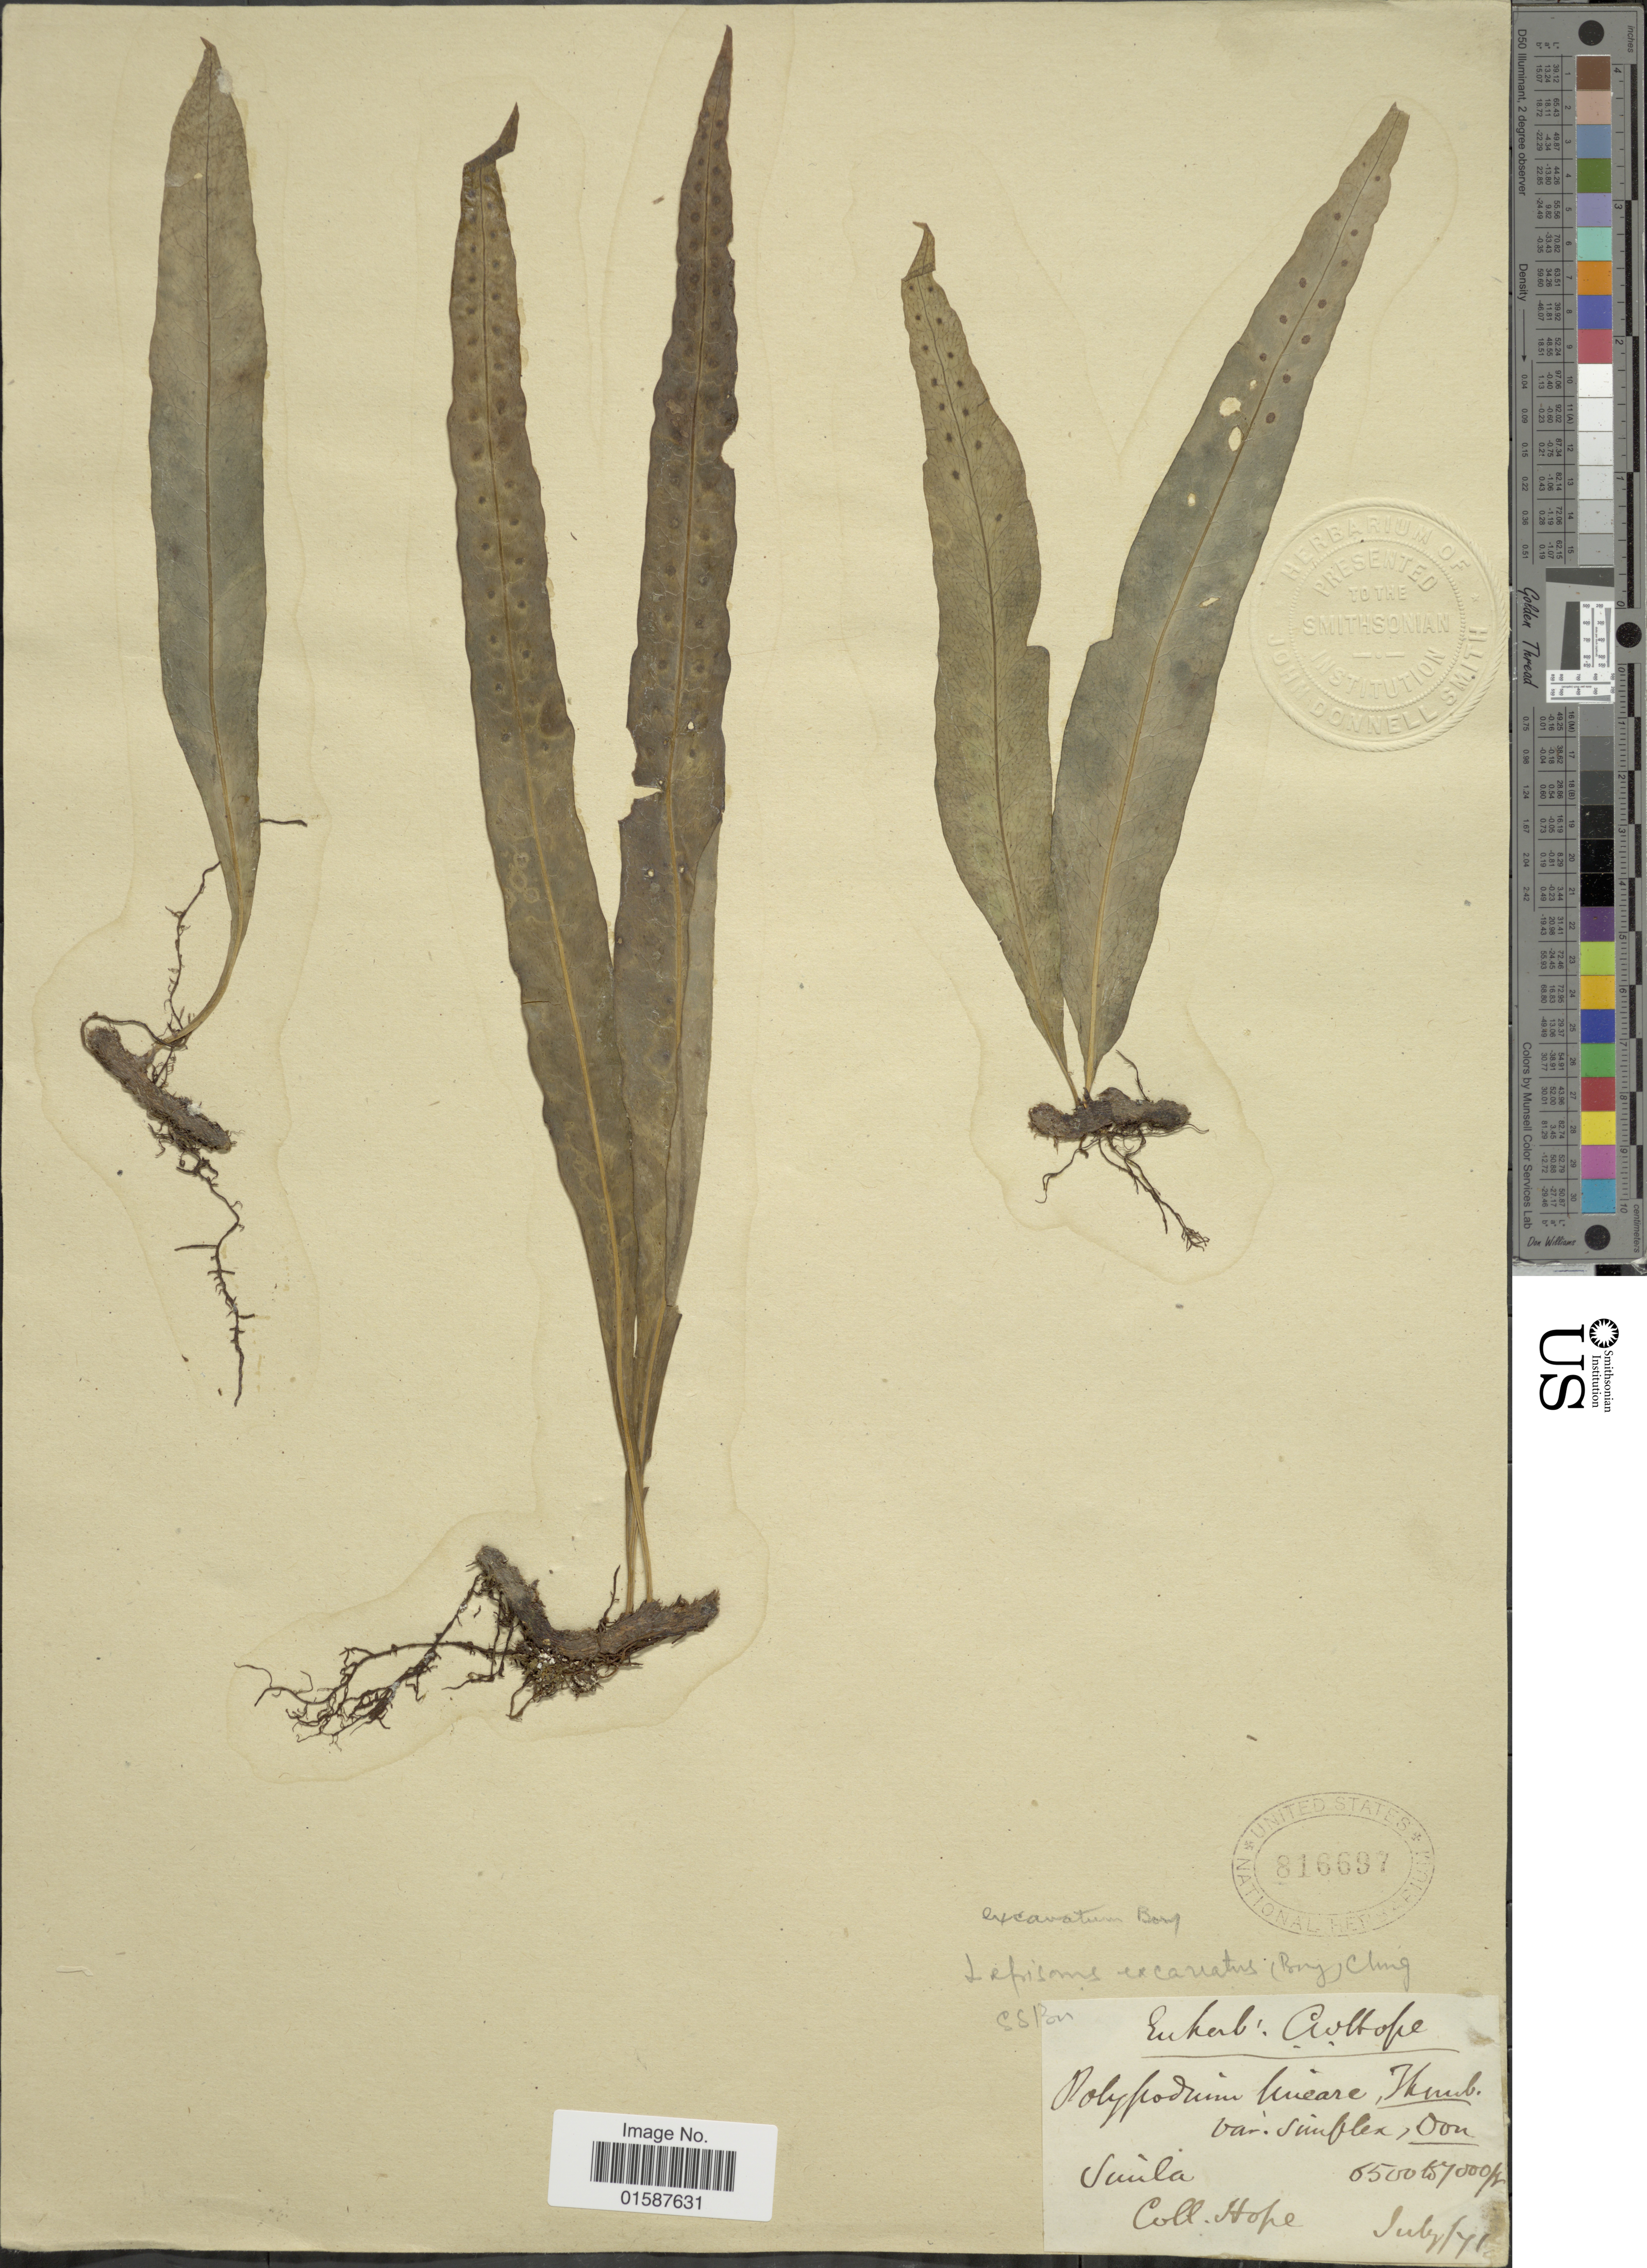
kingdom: Plantae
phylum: Tracheophyta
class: Polypodiopsida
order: Polypodiales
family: Polypodiaceae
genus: Lepisorus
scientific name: Lepisorus excavatus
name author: (Bory ex Willd.) Ching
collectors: Hope, W.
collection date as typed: Transcribed d/m/y: /7/71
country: India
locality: Simla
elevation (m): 1981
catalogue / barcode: US 816697